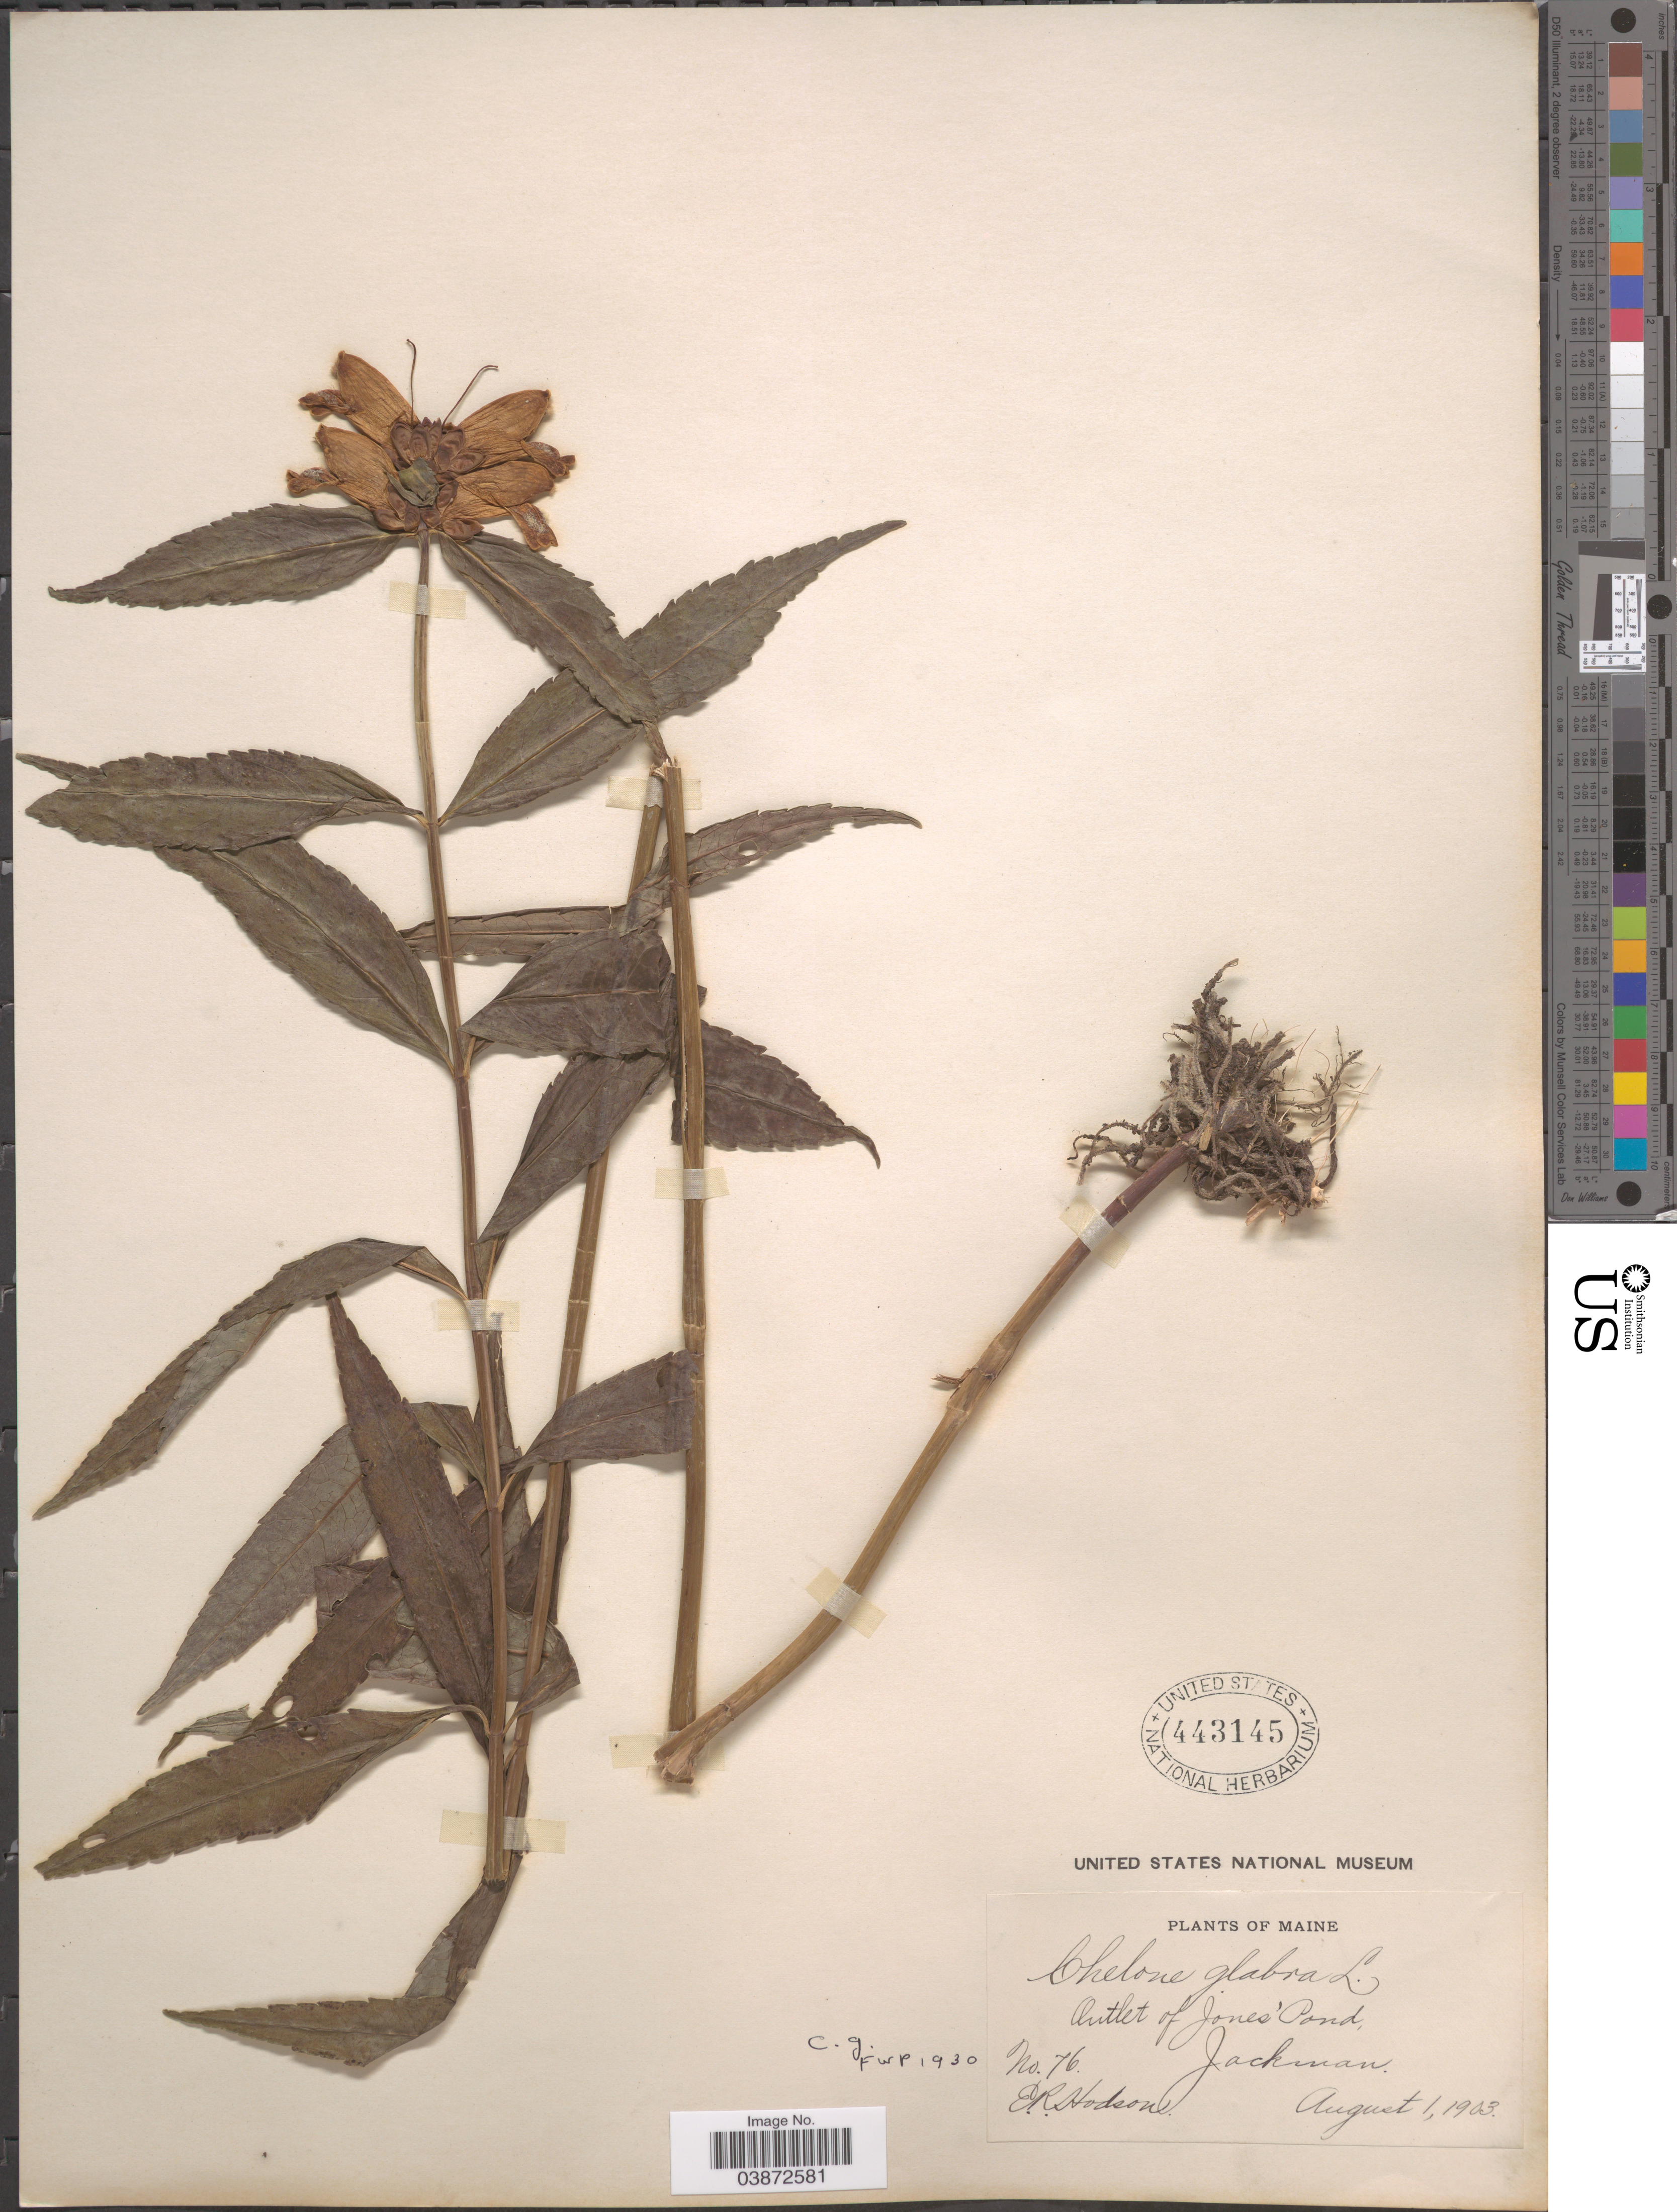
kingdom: Plantae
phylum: Tracheophyta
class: Magnoliopsida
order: Lamiales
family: Plantaginaceae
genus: Chelone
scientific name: Chelone glabra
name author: L.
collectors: E. Hodson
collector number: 76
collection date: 1903-08-01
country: United States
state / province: Maine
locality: Outlet of Jones' Pond, Jackman.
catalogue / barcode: US 443145